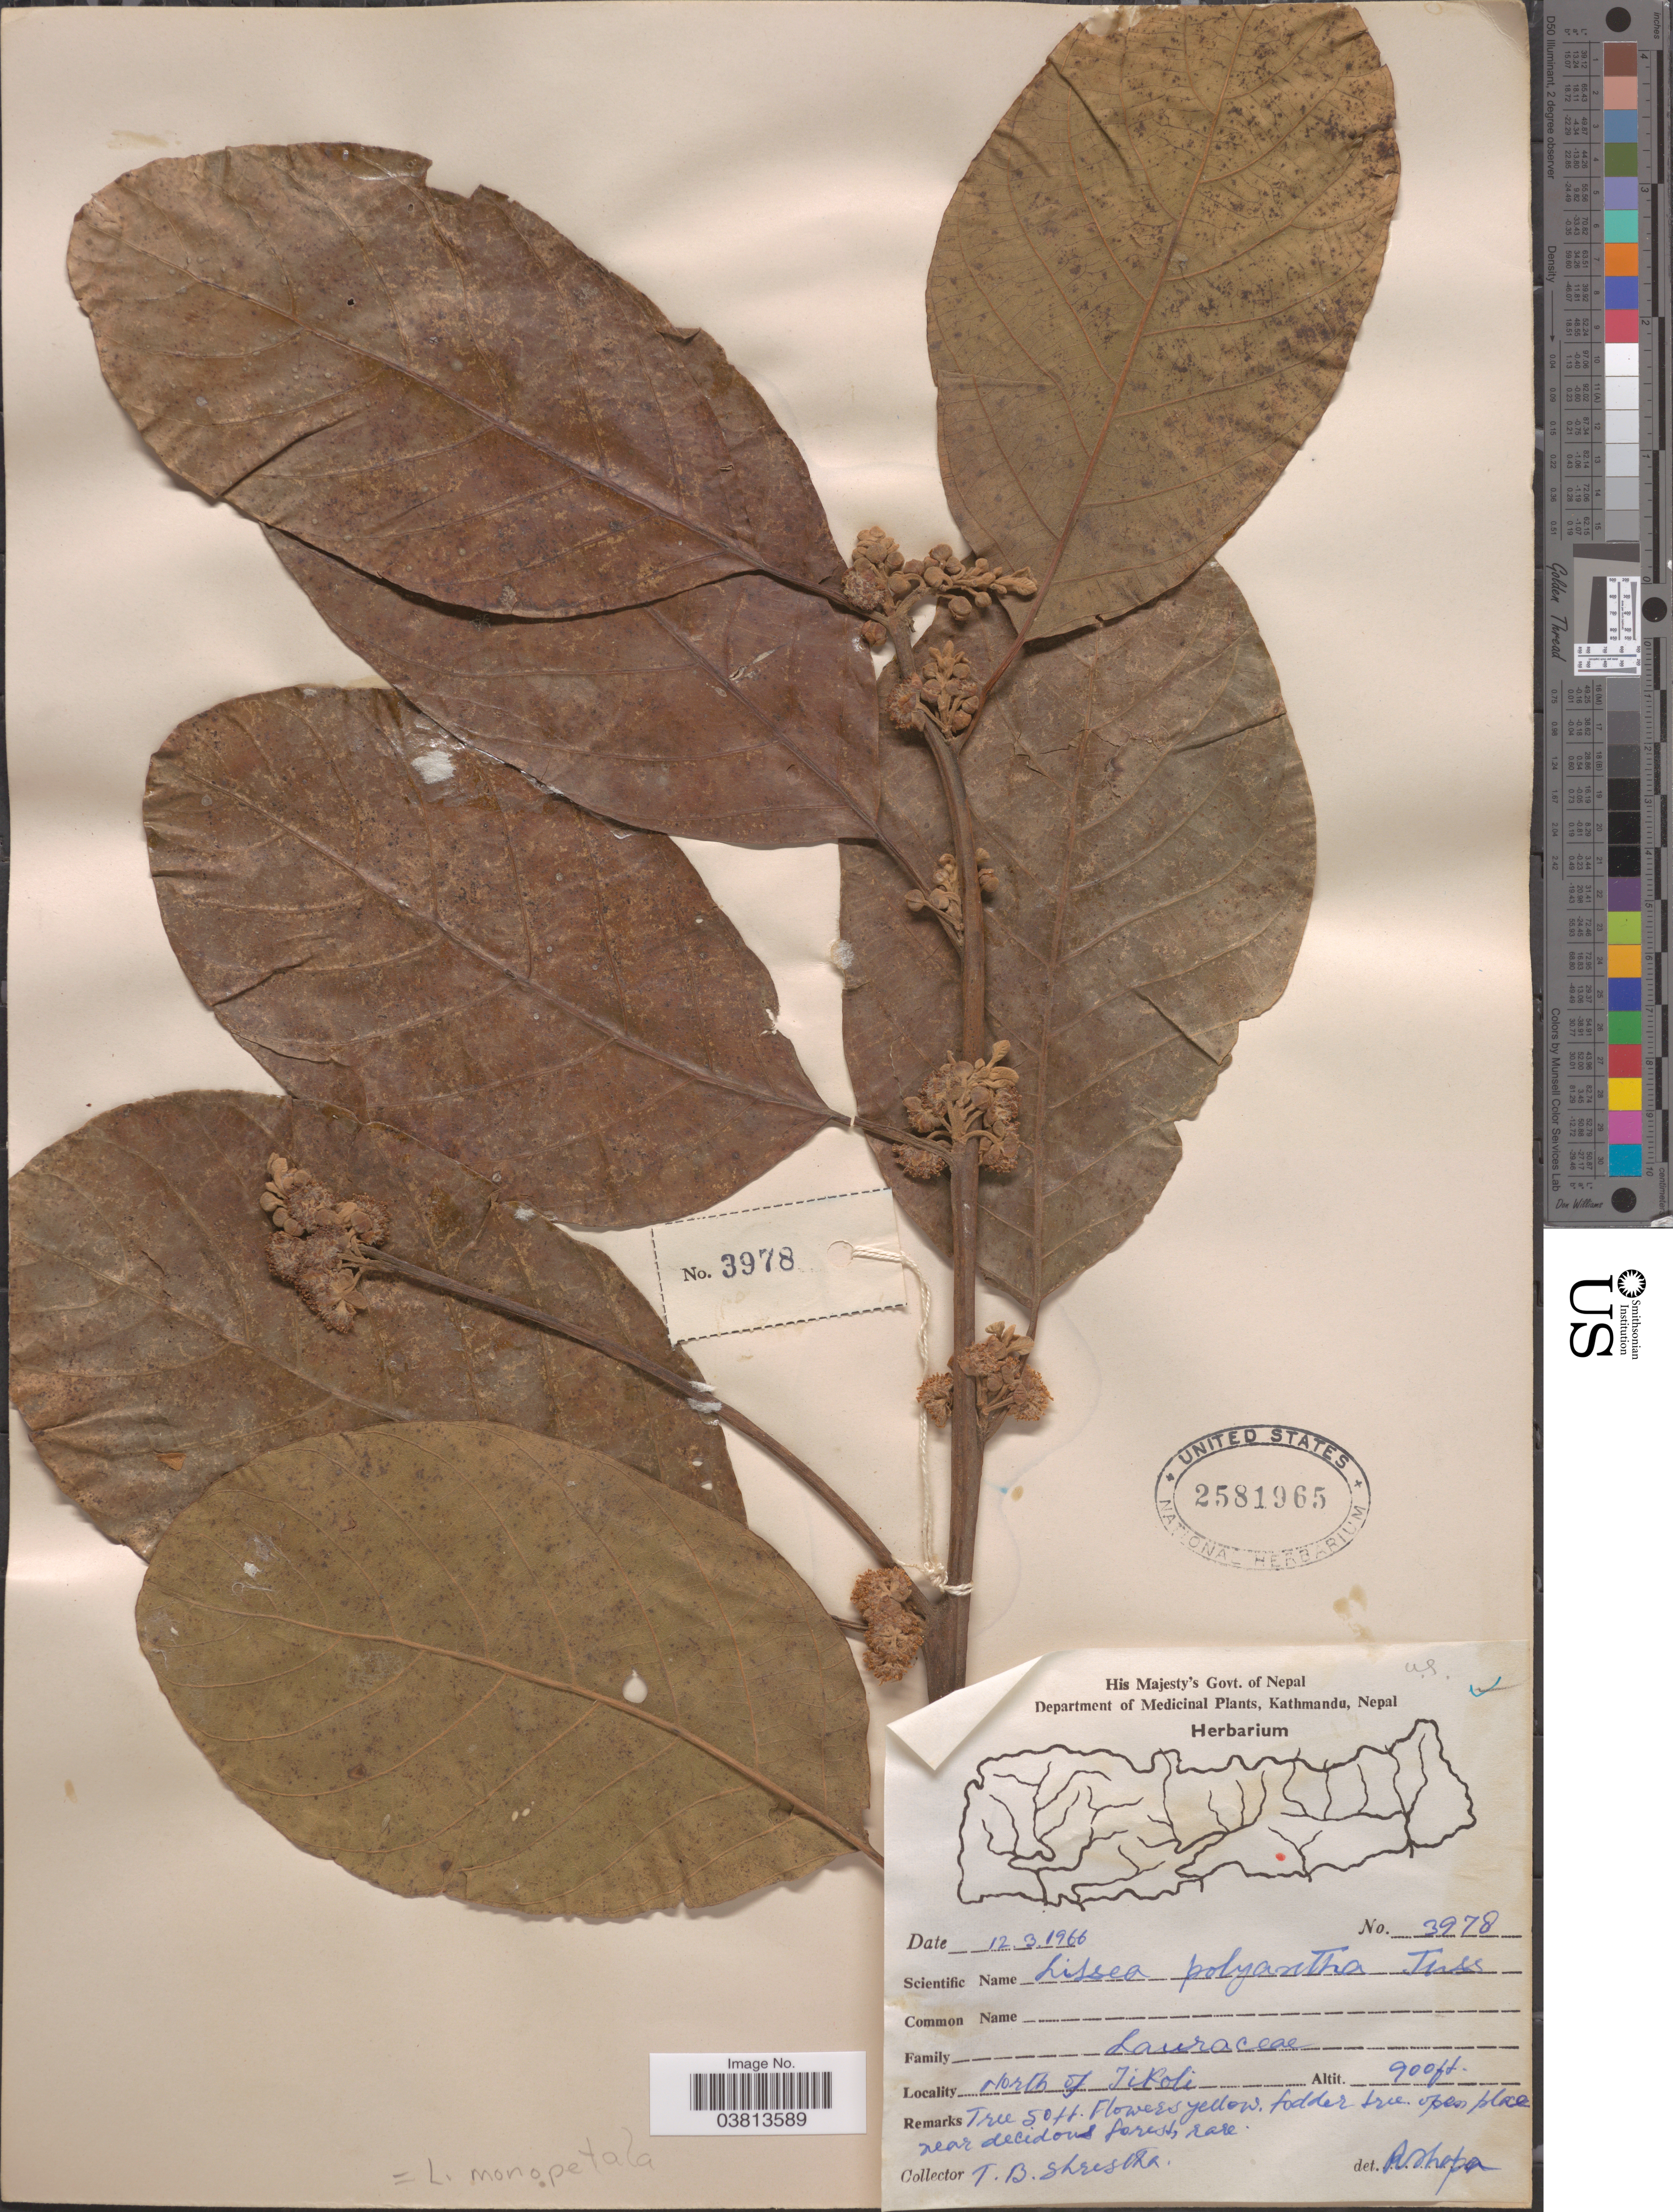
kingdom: Plantae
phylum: Tracheophyta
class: Magnoliopsida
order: Laurales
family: Lauraceae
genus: Litsea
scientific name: Litsea monopetala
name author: (Roxb.) Pers.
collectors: T. B. Shrestha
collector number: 3978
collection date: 1966-03-12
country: Nepal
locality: North of Tikoli. Open place near decidous forest.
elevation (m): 274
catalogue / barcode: US 2581965